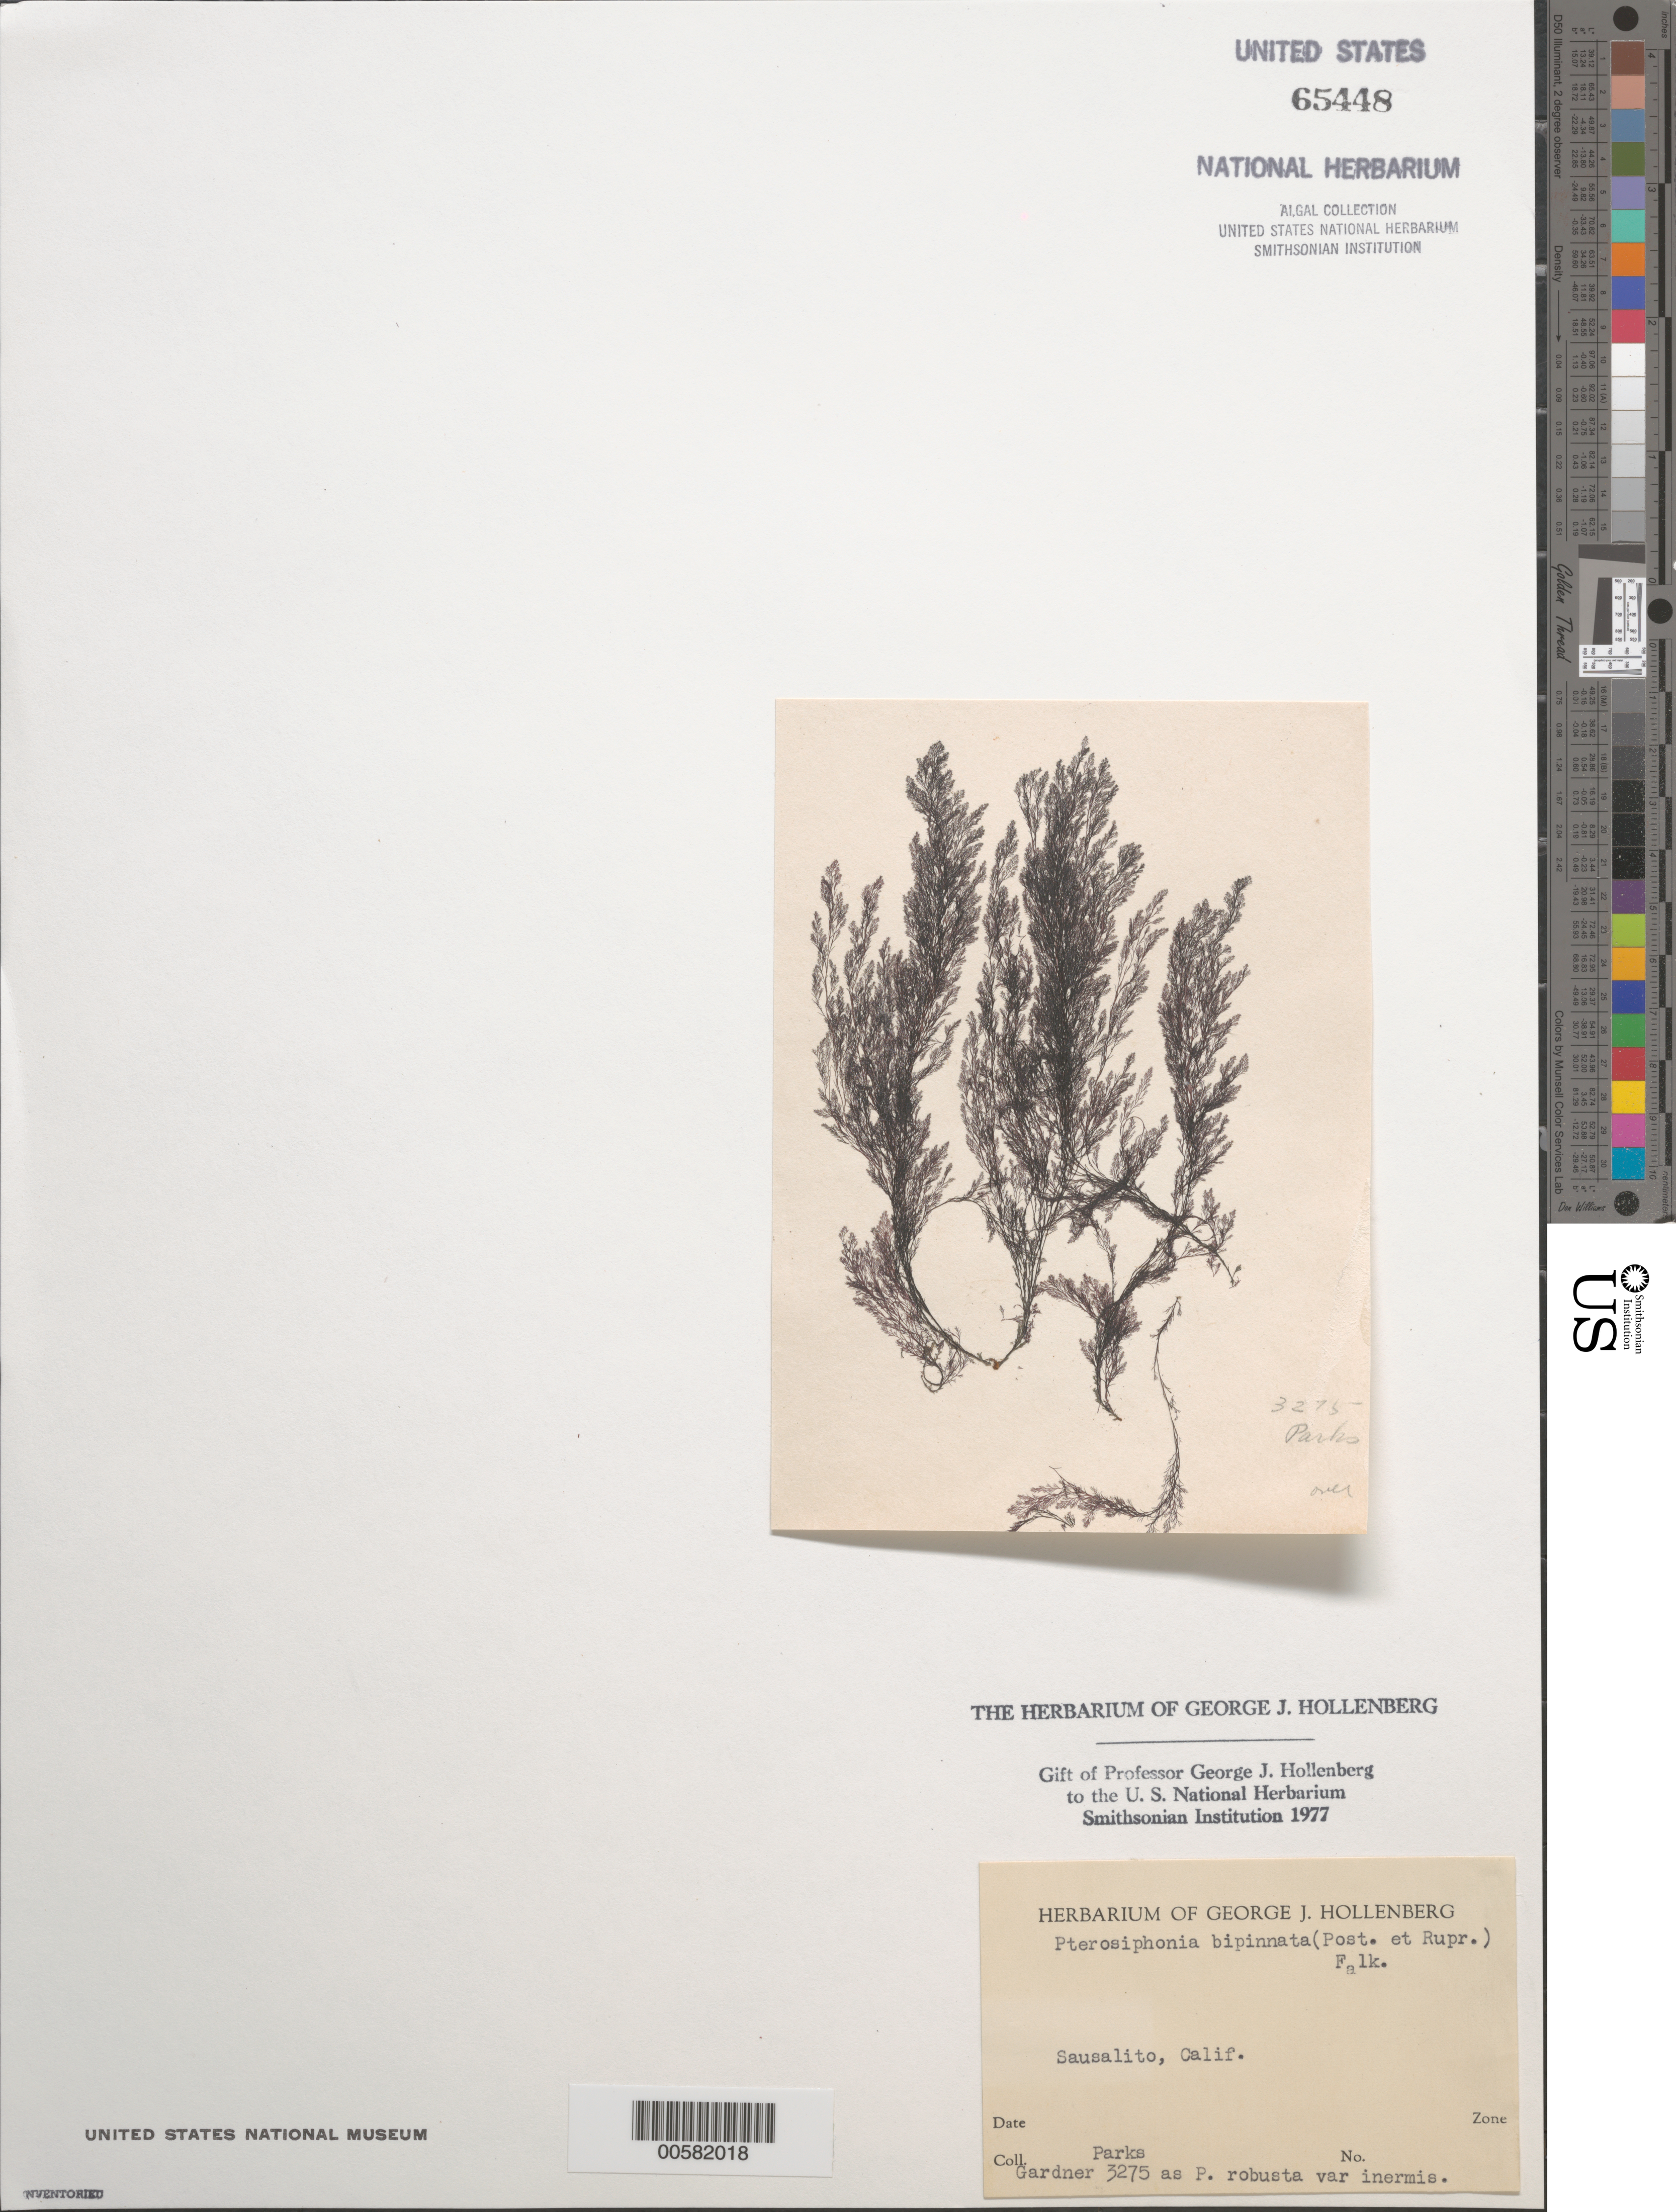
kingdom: Plantae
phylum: Rhodophyta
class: Florideophyceae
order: Ceramiales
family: Rhodomelaceae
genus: Savoiea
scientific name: Savoiea bipinnata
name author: (Postels & Rupr.) M.J. Wynne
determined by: Algae name updating Project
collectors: H. E. Parks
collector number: NLG 3275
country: United States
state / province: California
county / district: Marin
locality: Sausalito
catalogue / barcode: US 65448